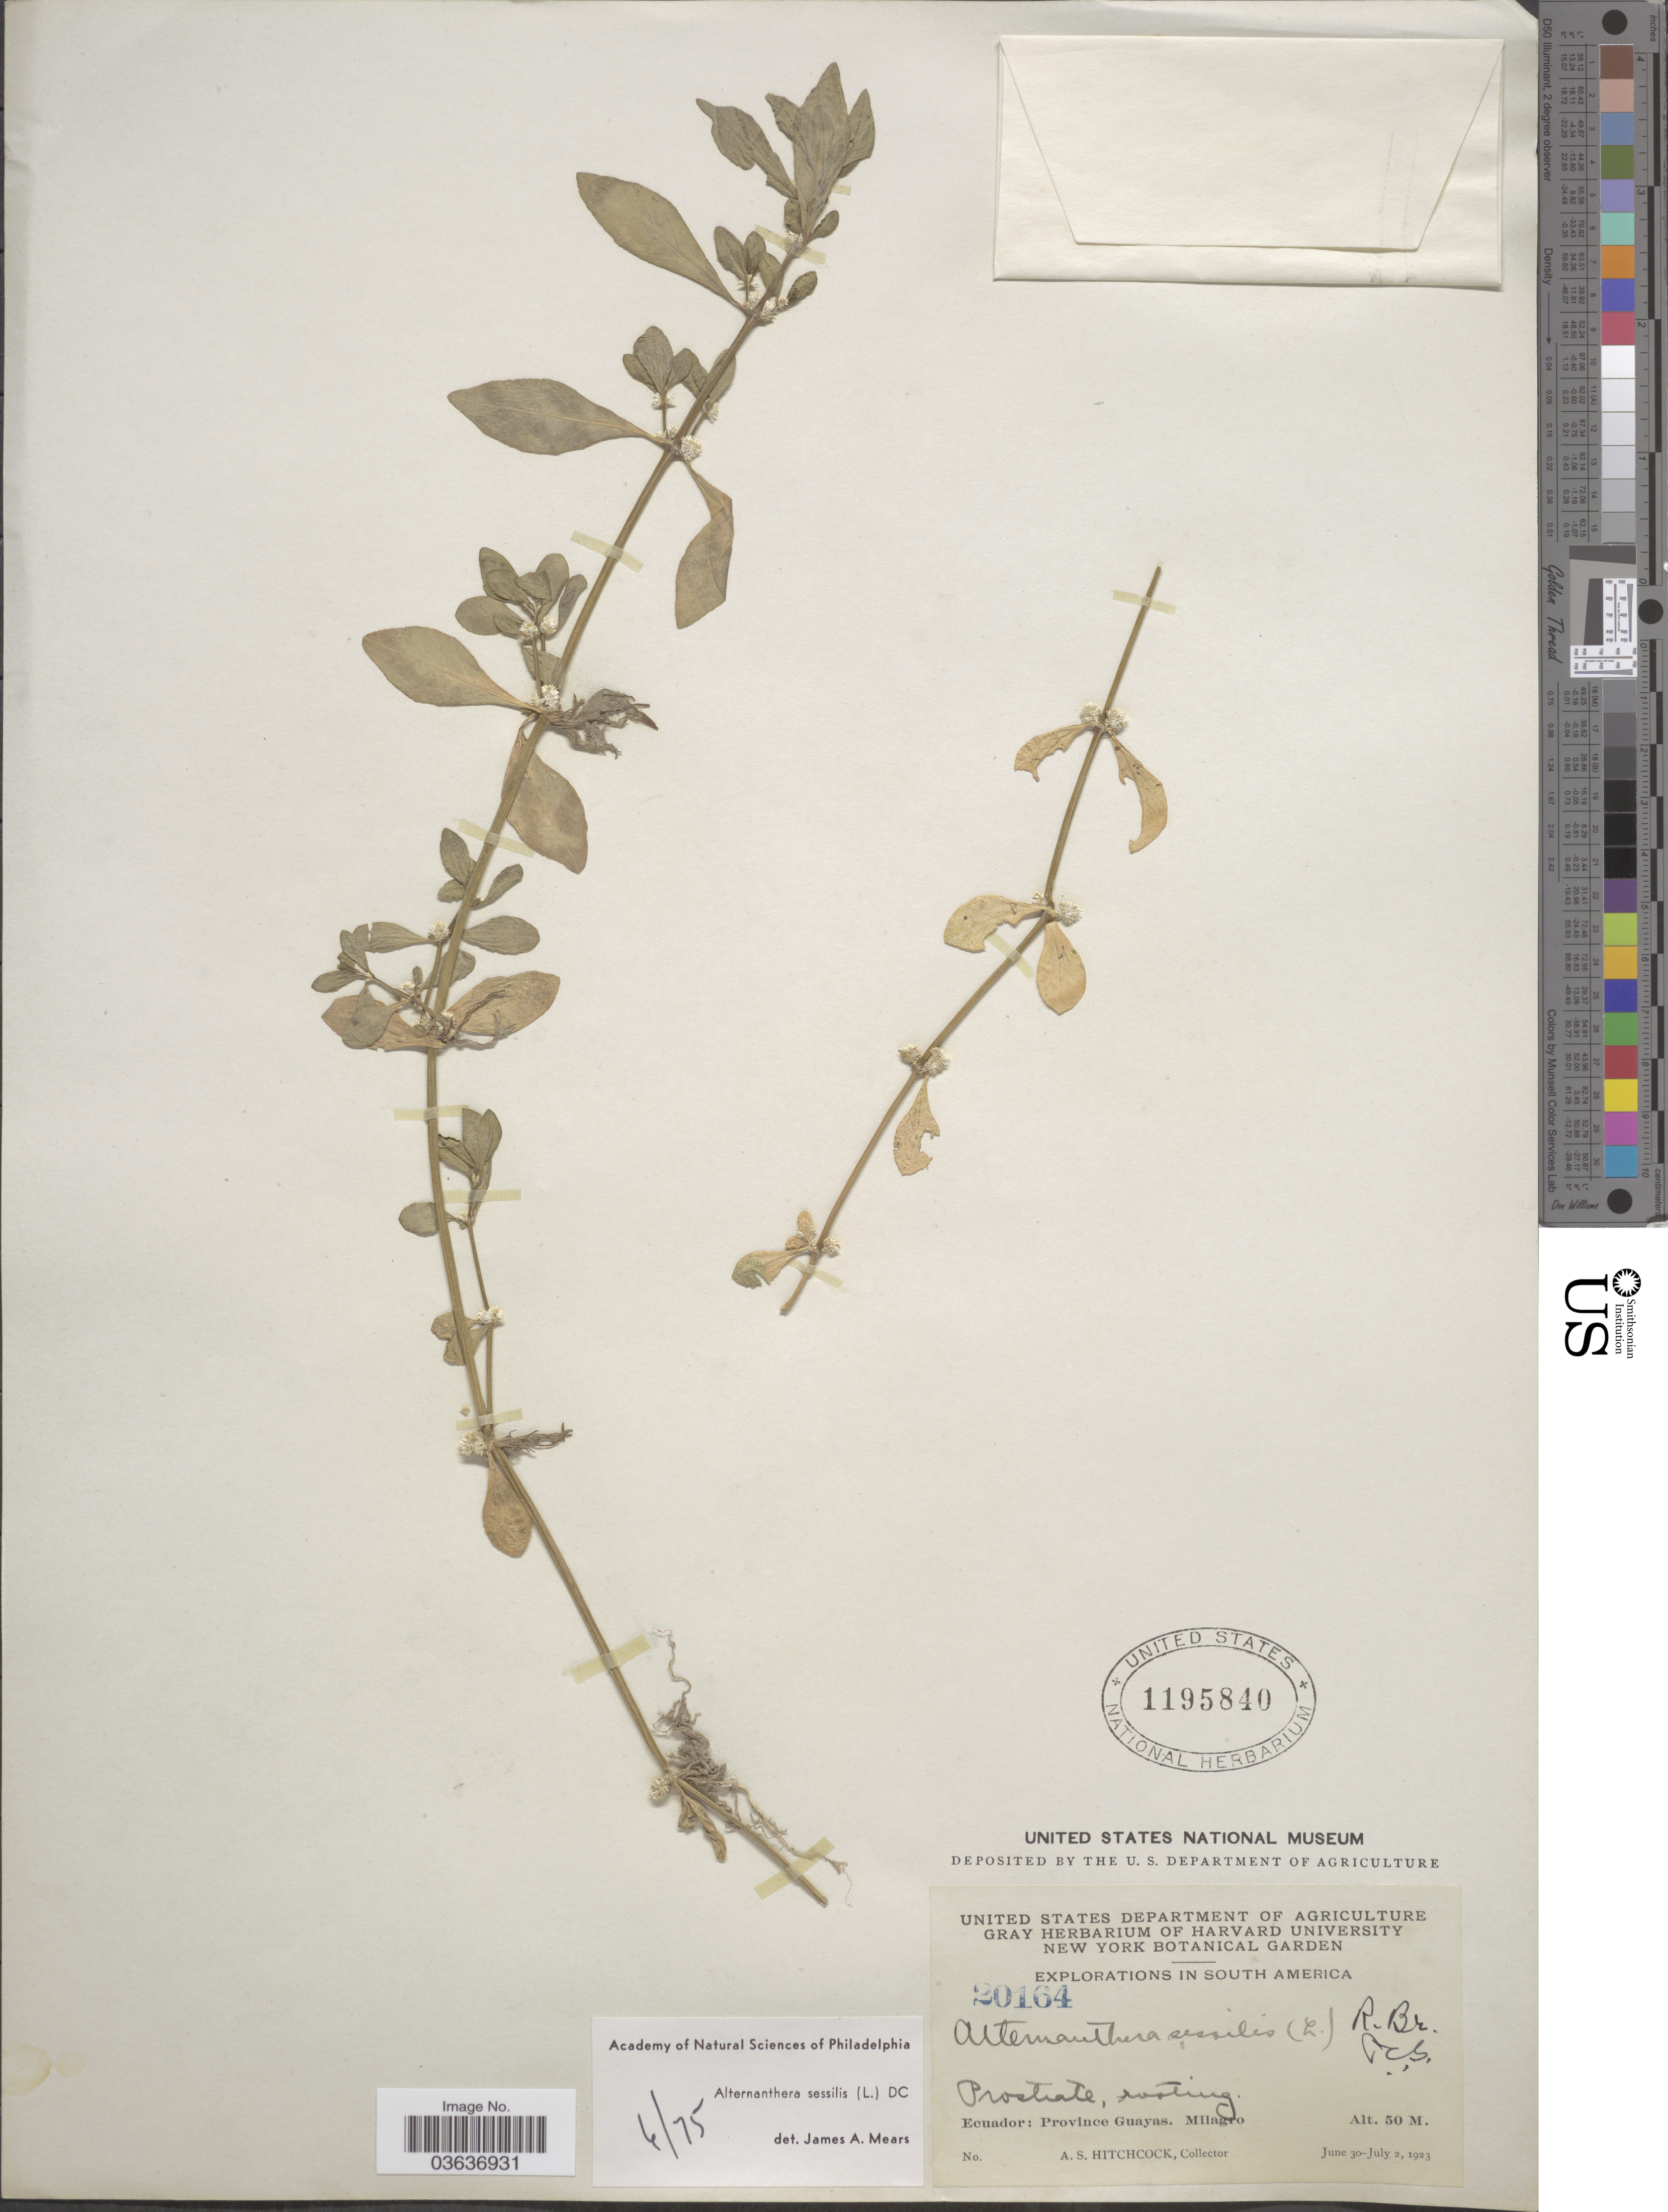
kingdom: Plantae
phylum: Tracheophyta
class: Magnoliopsida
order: Caryophyllales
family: Amaranthaceae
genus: Alternanthera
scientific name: Alternanthera sessilis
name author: (L.) DC.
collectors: A. S. Hitchcock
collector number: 20164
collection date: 1923-06-30/1923-07-02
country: Ecuador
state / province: Guayas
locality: Milagro.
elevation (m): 50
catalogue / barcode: US 1195840